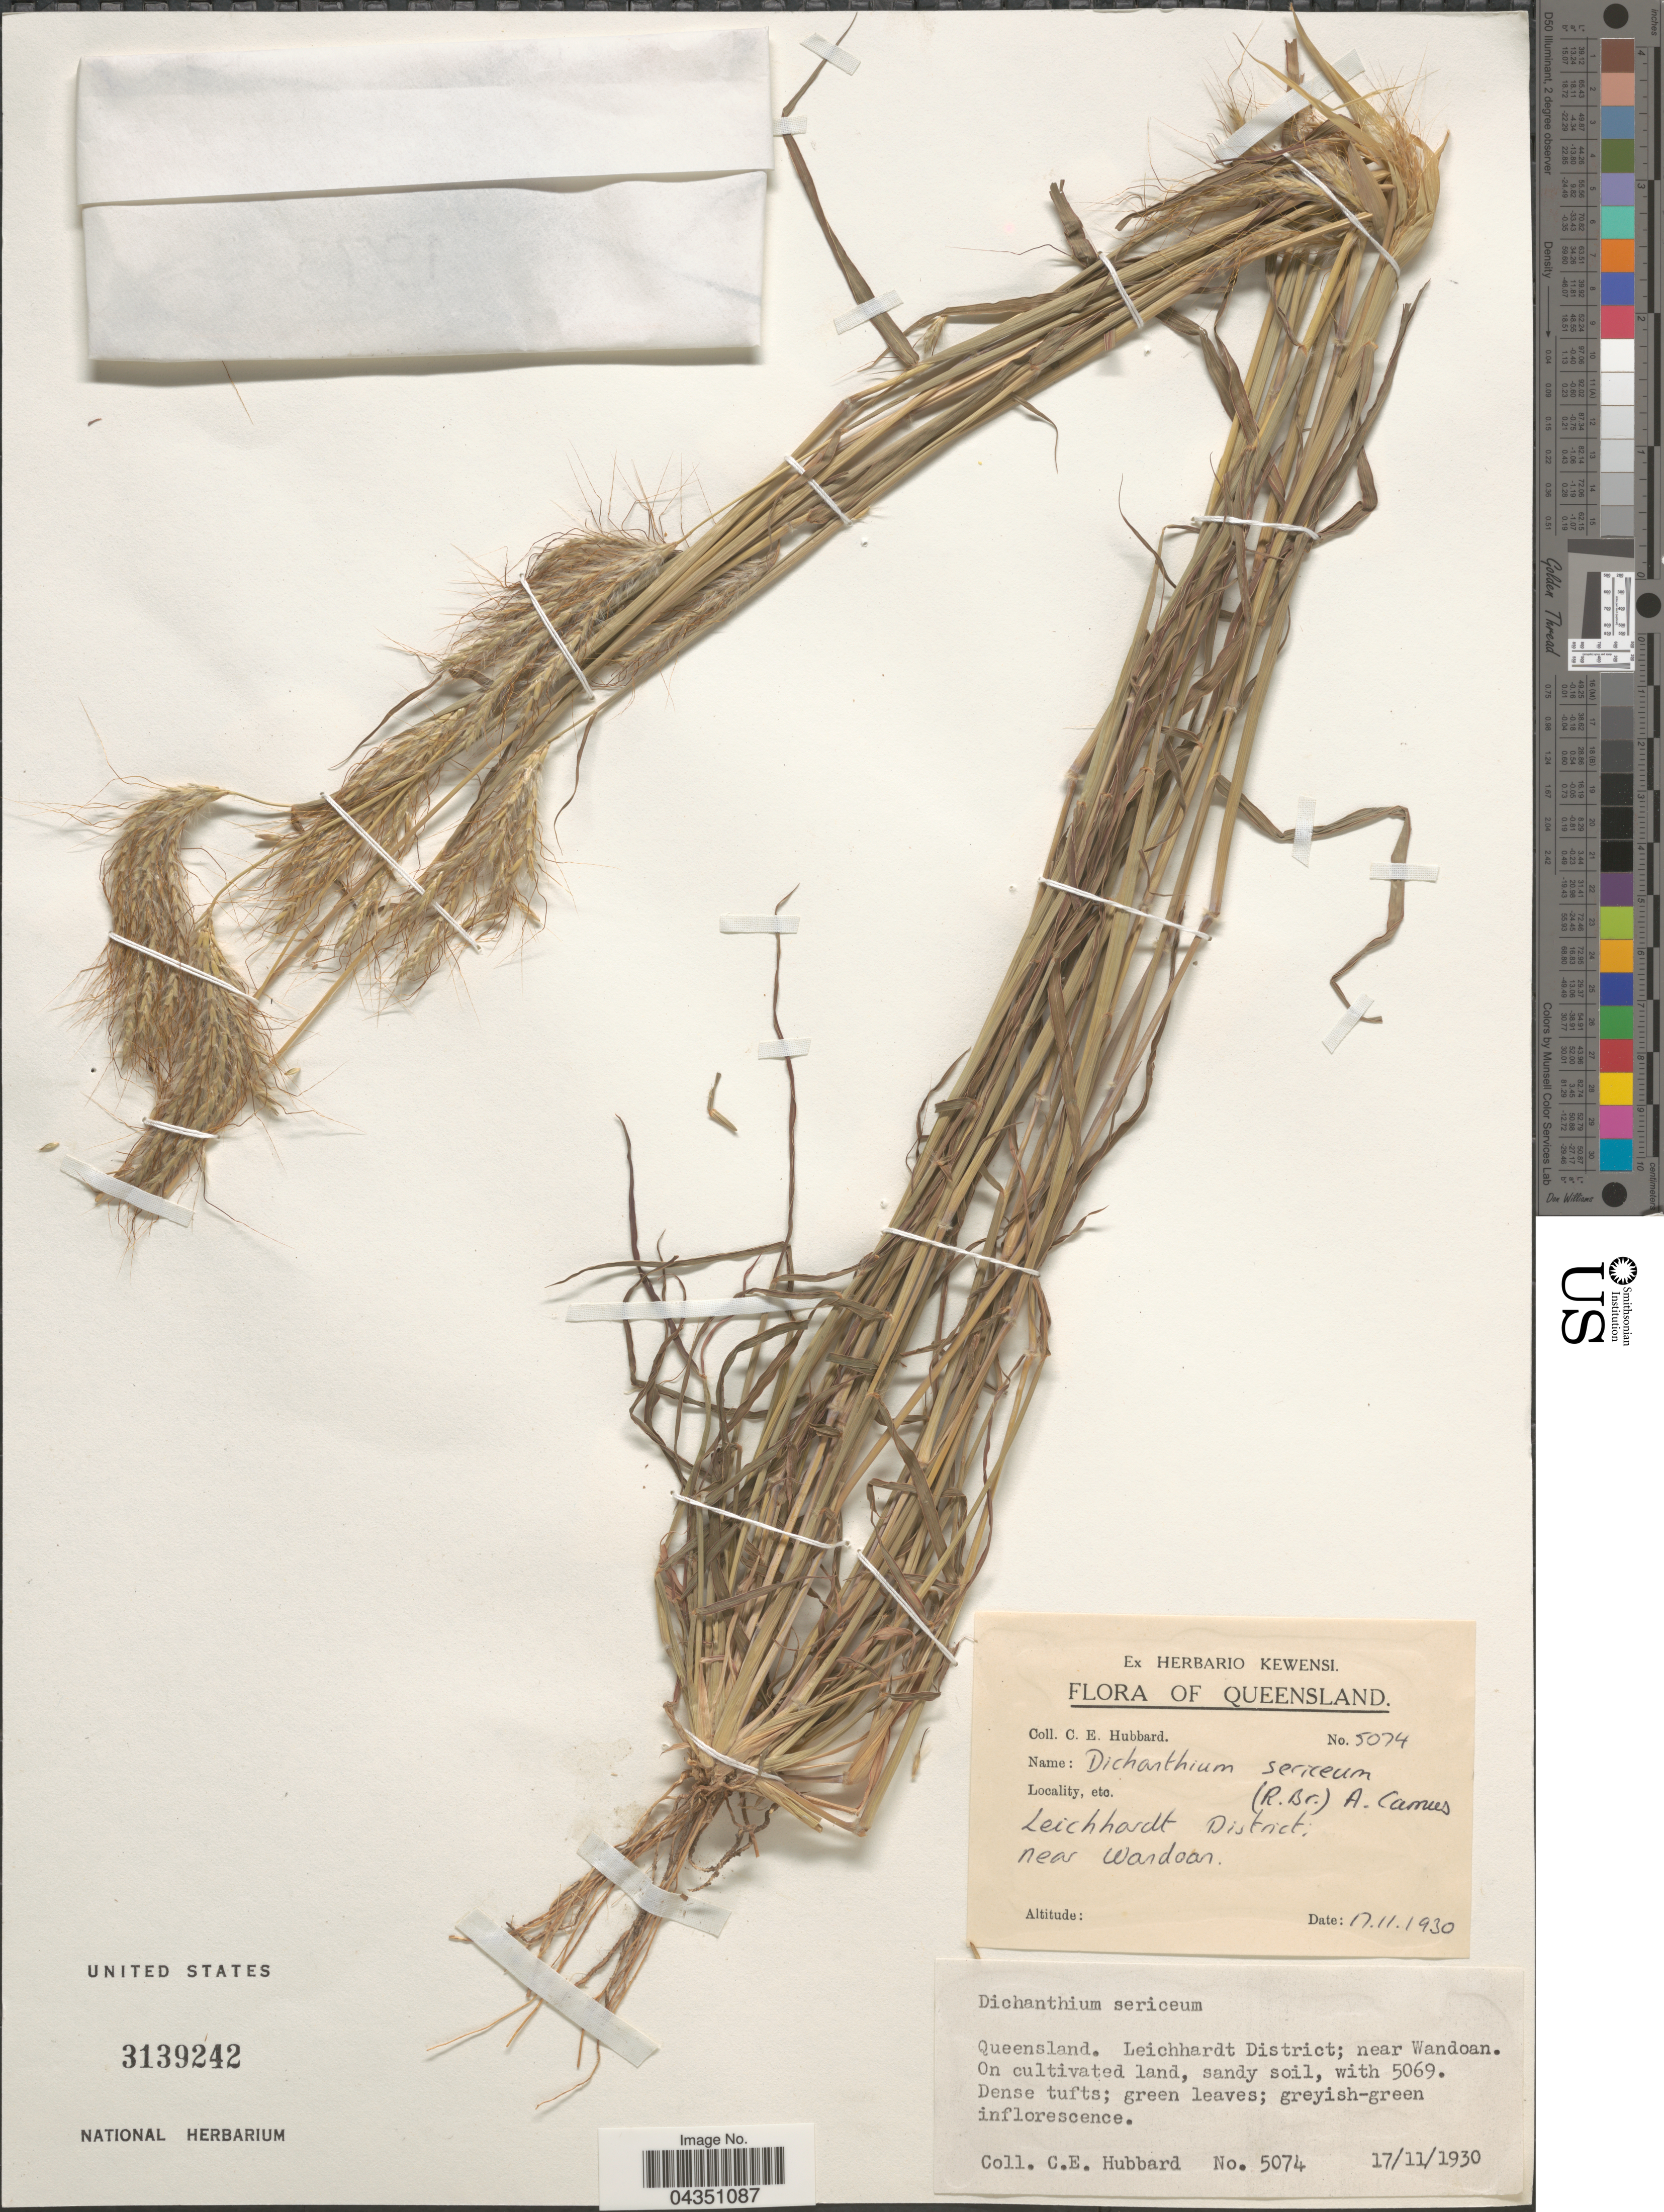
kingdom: Plantae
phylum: Tracheophyta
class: Liliopsida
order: Poales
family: Poaceae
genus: Dichanthium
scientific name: Dichanthium sericeum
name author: (R. Br.) A. Camus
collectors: C. E. Hubbard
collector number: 5074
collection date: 1930-11-17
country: Australia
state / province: Queensland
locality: Leichhardt District: near Wandoan.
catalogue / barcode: US 3139242